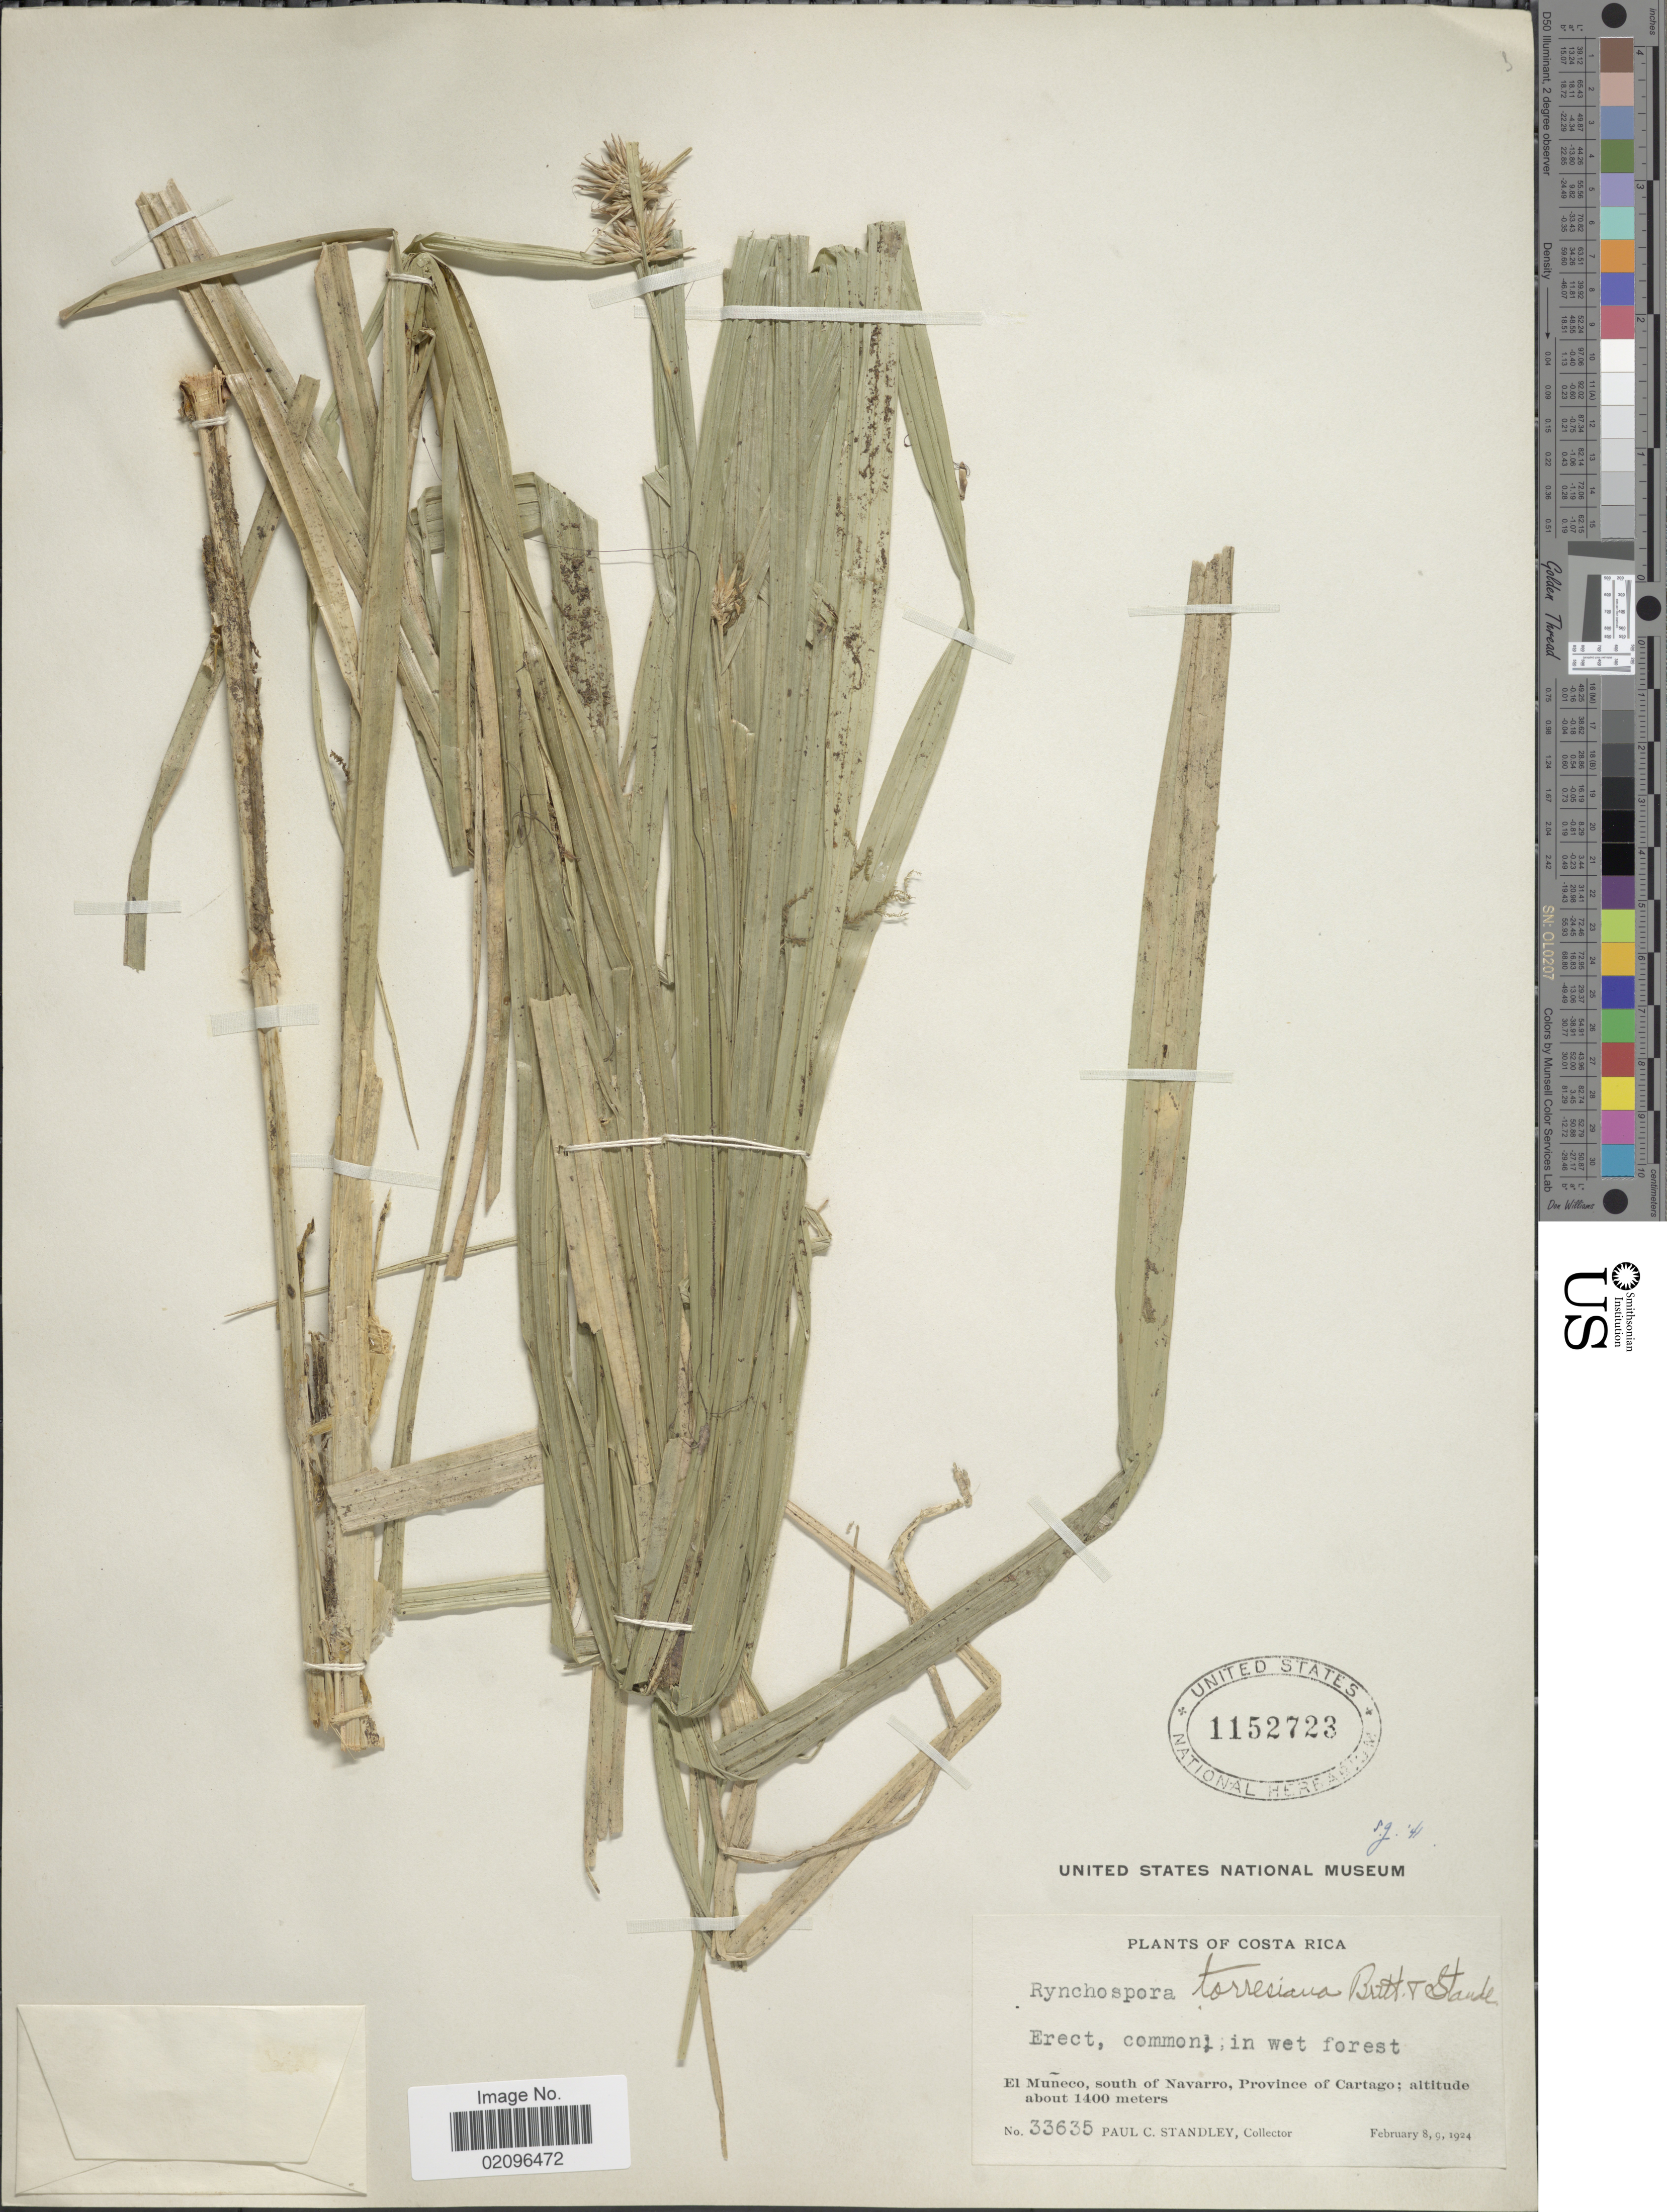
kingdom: Plantae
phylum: Tracheophyta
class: Liliopsida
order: Poales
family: Cyperaceae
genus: Rhynchospora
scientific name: Rhynchospora torresiana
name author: Britton & Standl.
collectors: P. C. Standley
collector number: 33635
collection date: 1924-02-08/1924-02-09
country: Costa Rica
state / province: Cartago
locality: El Muneco, south of Navarro, Province of Cartago.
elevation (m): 1400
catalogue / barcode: US 1152723